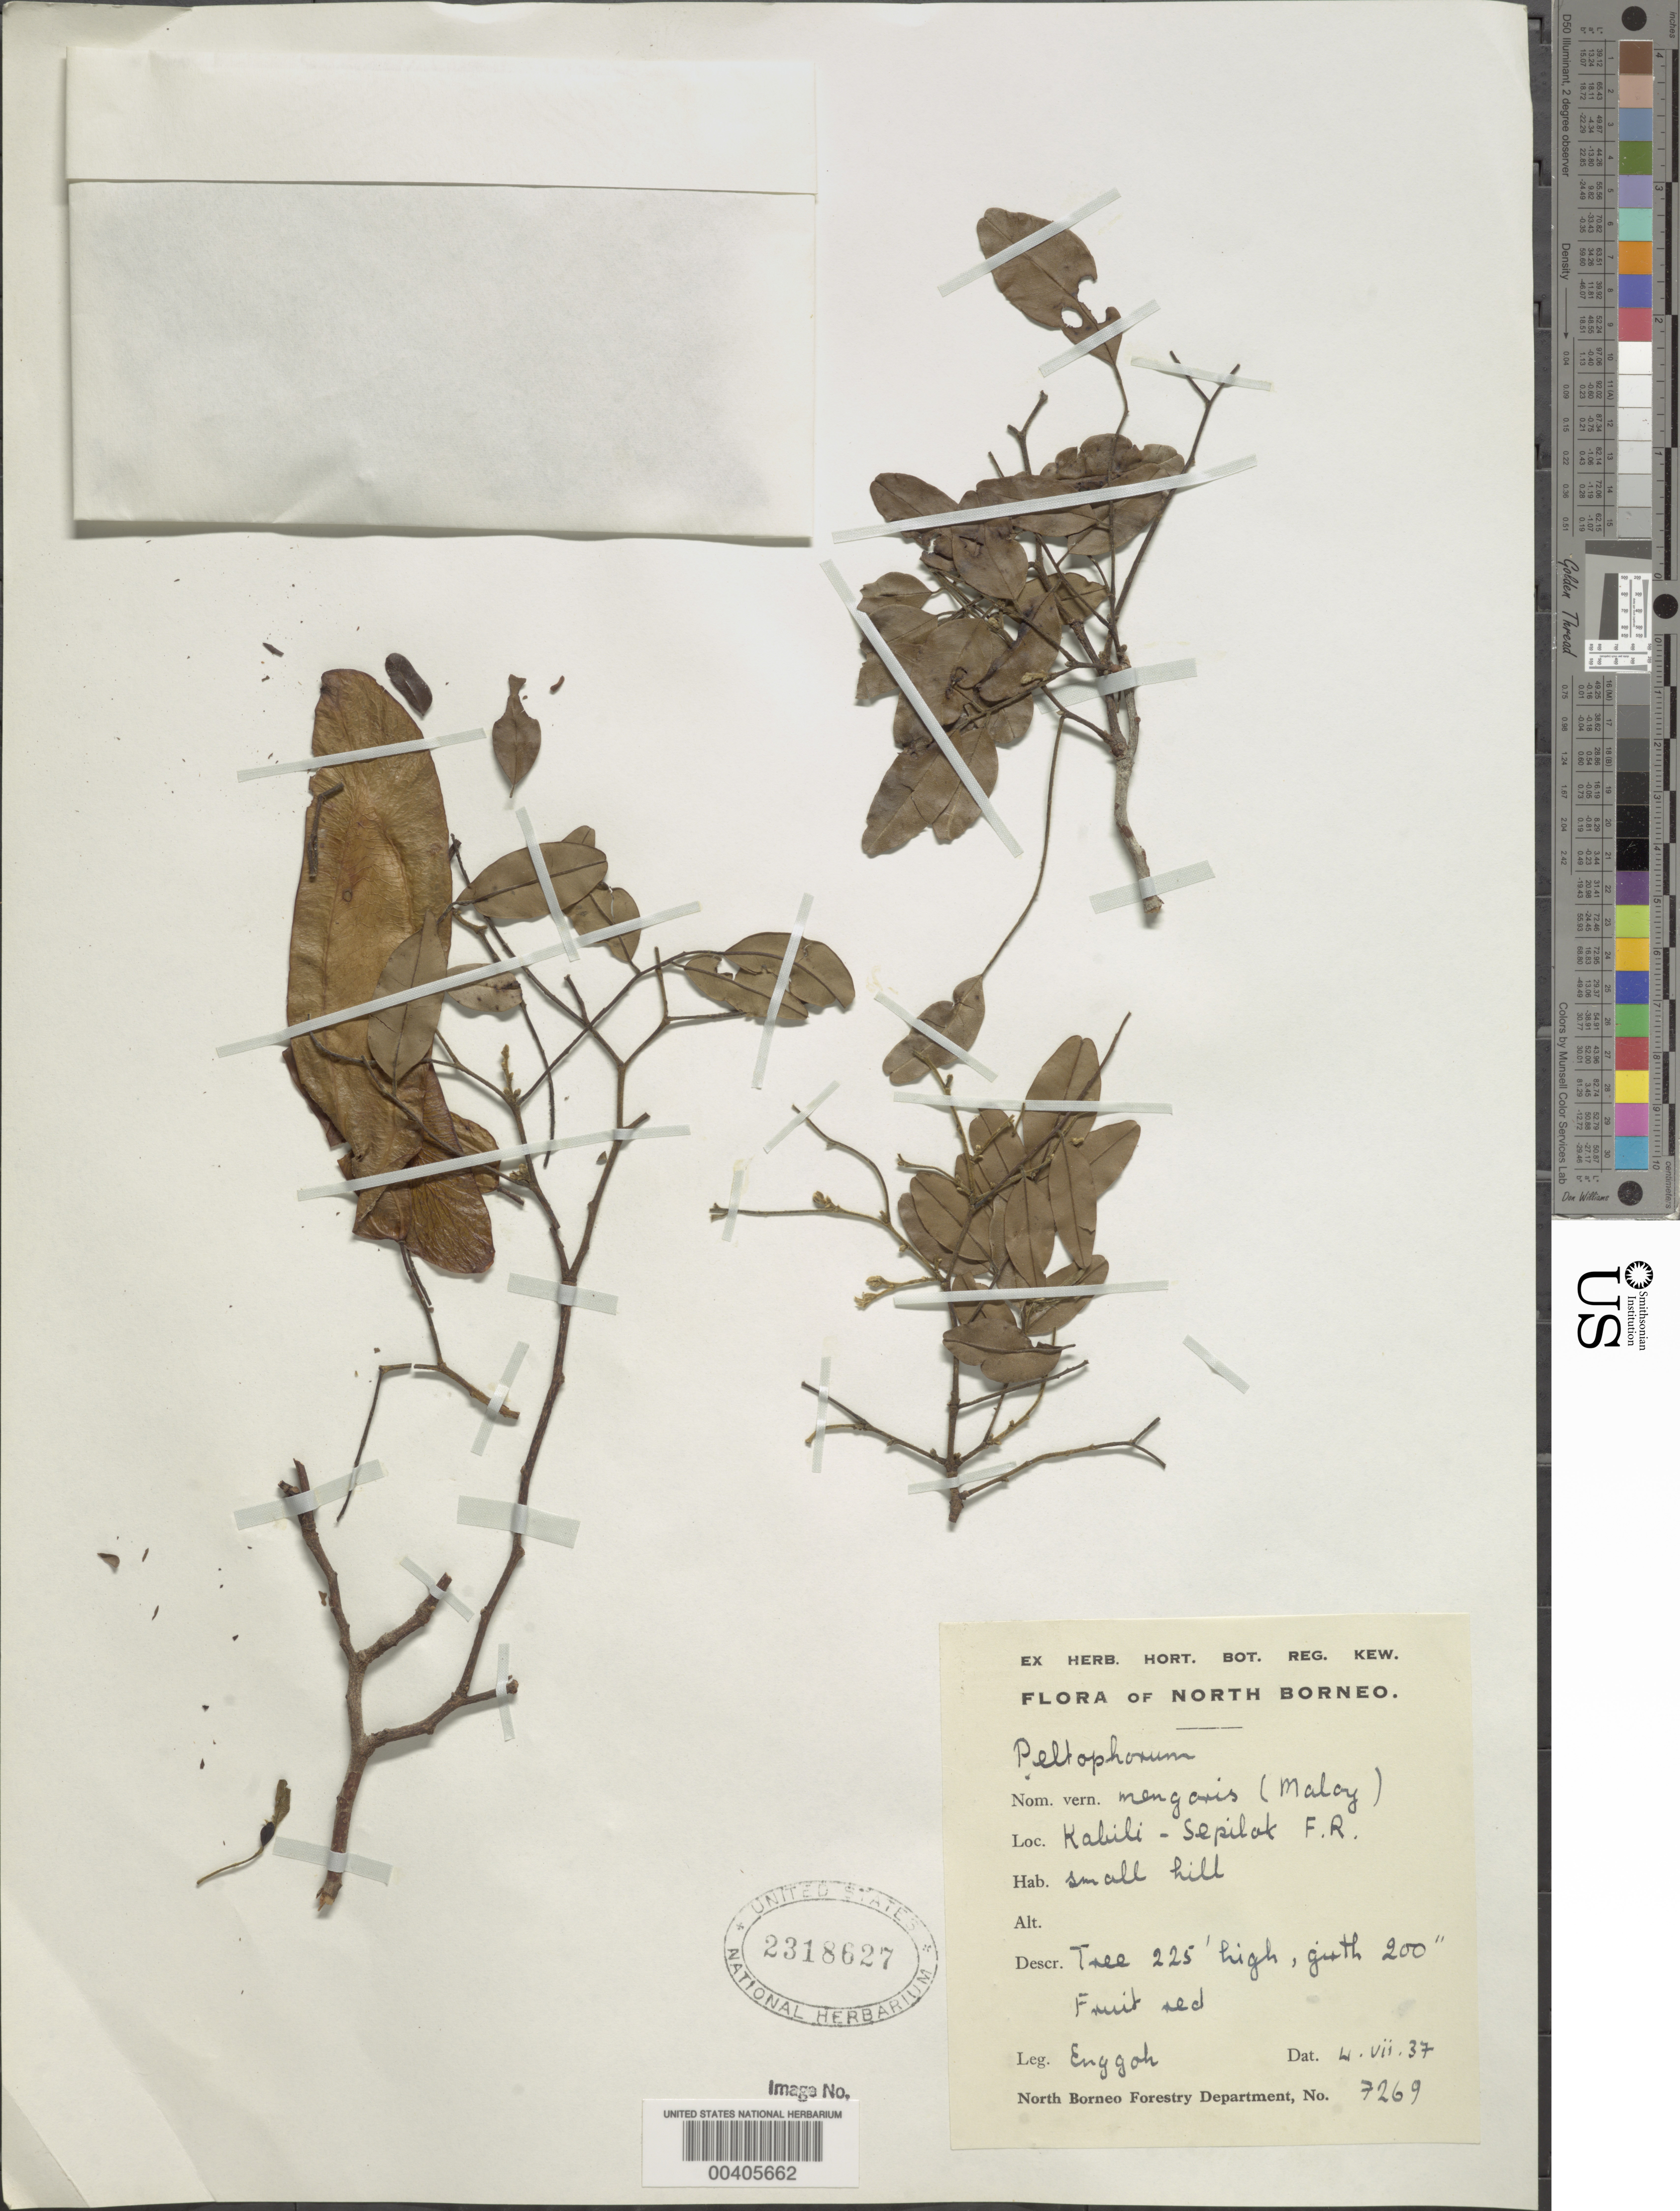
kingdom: Plantae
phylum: Tracheophyta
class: Magnoliopsida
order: Fabales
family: Fabaceae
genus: Koompassia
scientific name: Koompassia excelsa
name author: (Becc.) Taub.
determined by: Strong, Mark T., (BOT), Smithsonian Institution - National Museum of Natural History (UNITED STATES)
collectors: -. Enggoh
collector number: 7269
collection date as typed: Transcribed d/m/y: 4/7/37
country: Brunei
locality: North Borneo, Kabili - Speilok F.R. [interpreted]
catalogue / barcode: US 2318627